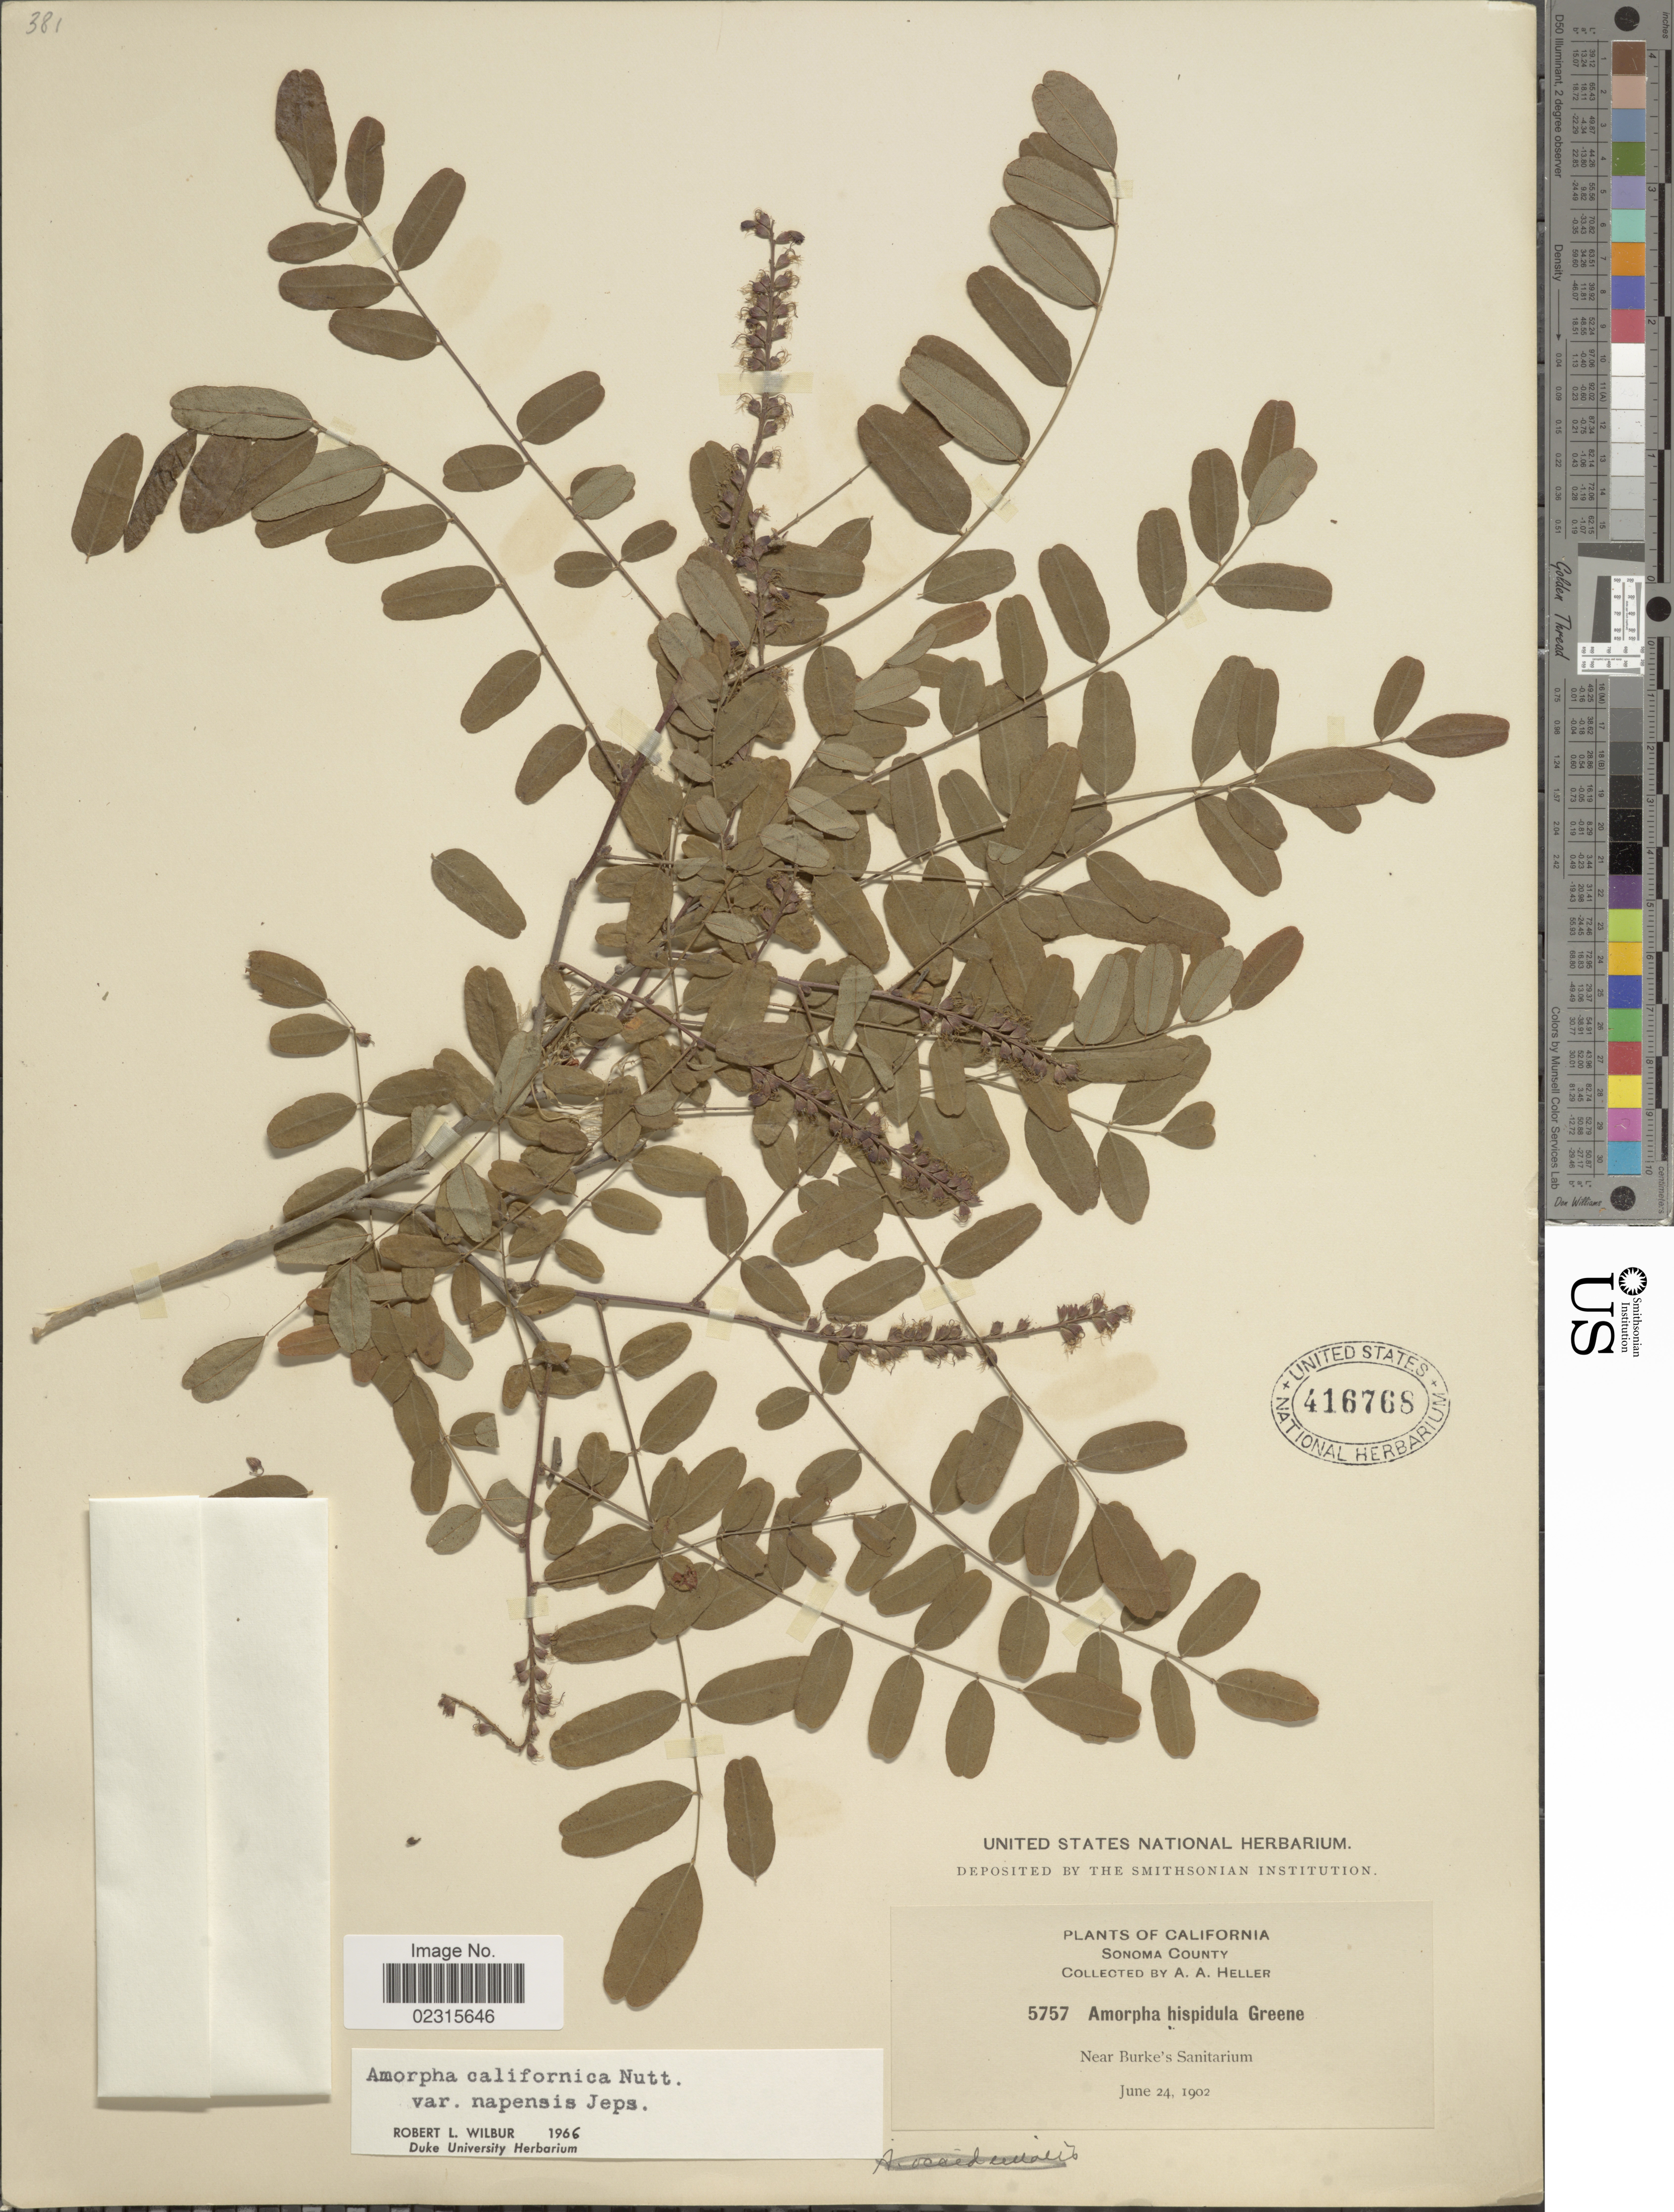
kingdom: Plantae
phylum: Tracheophyta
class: Magnoliopsida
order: Fabales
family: Fabaceae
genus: Amorpha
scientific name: Amorpha californica var. napensis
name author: Jeps.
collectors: A. A. Heller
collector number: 5757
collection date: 1902-06-24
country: United States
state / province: California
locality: Sonoma City, Near Burke's Sanitarium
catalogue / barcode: US 416768